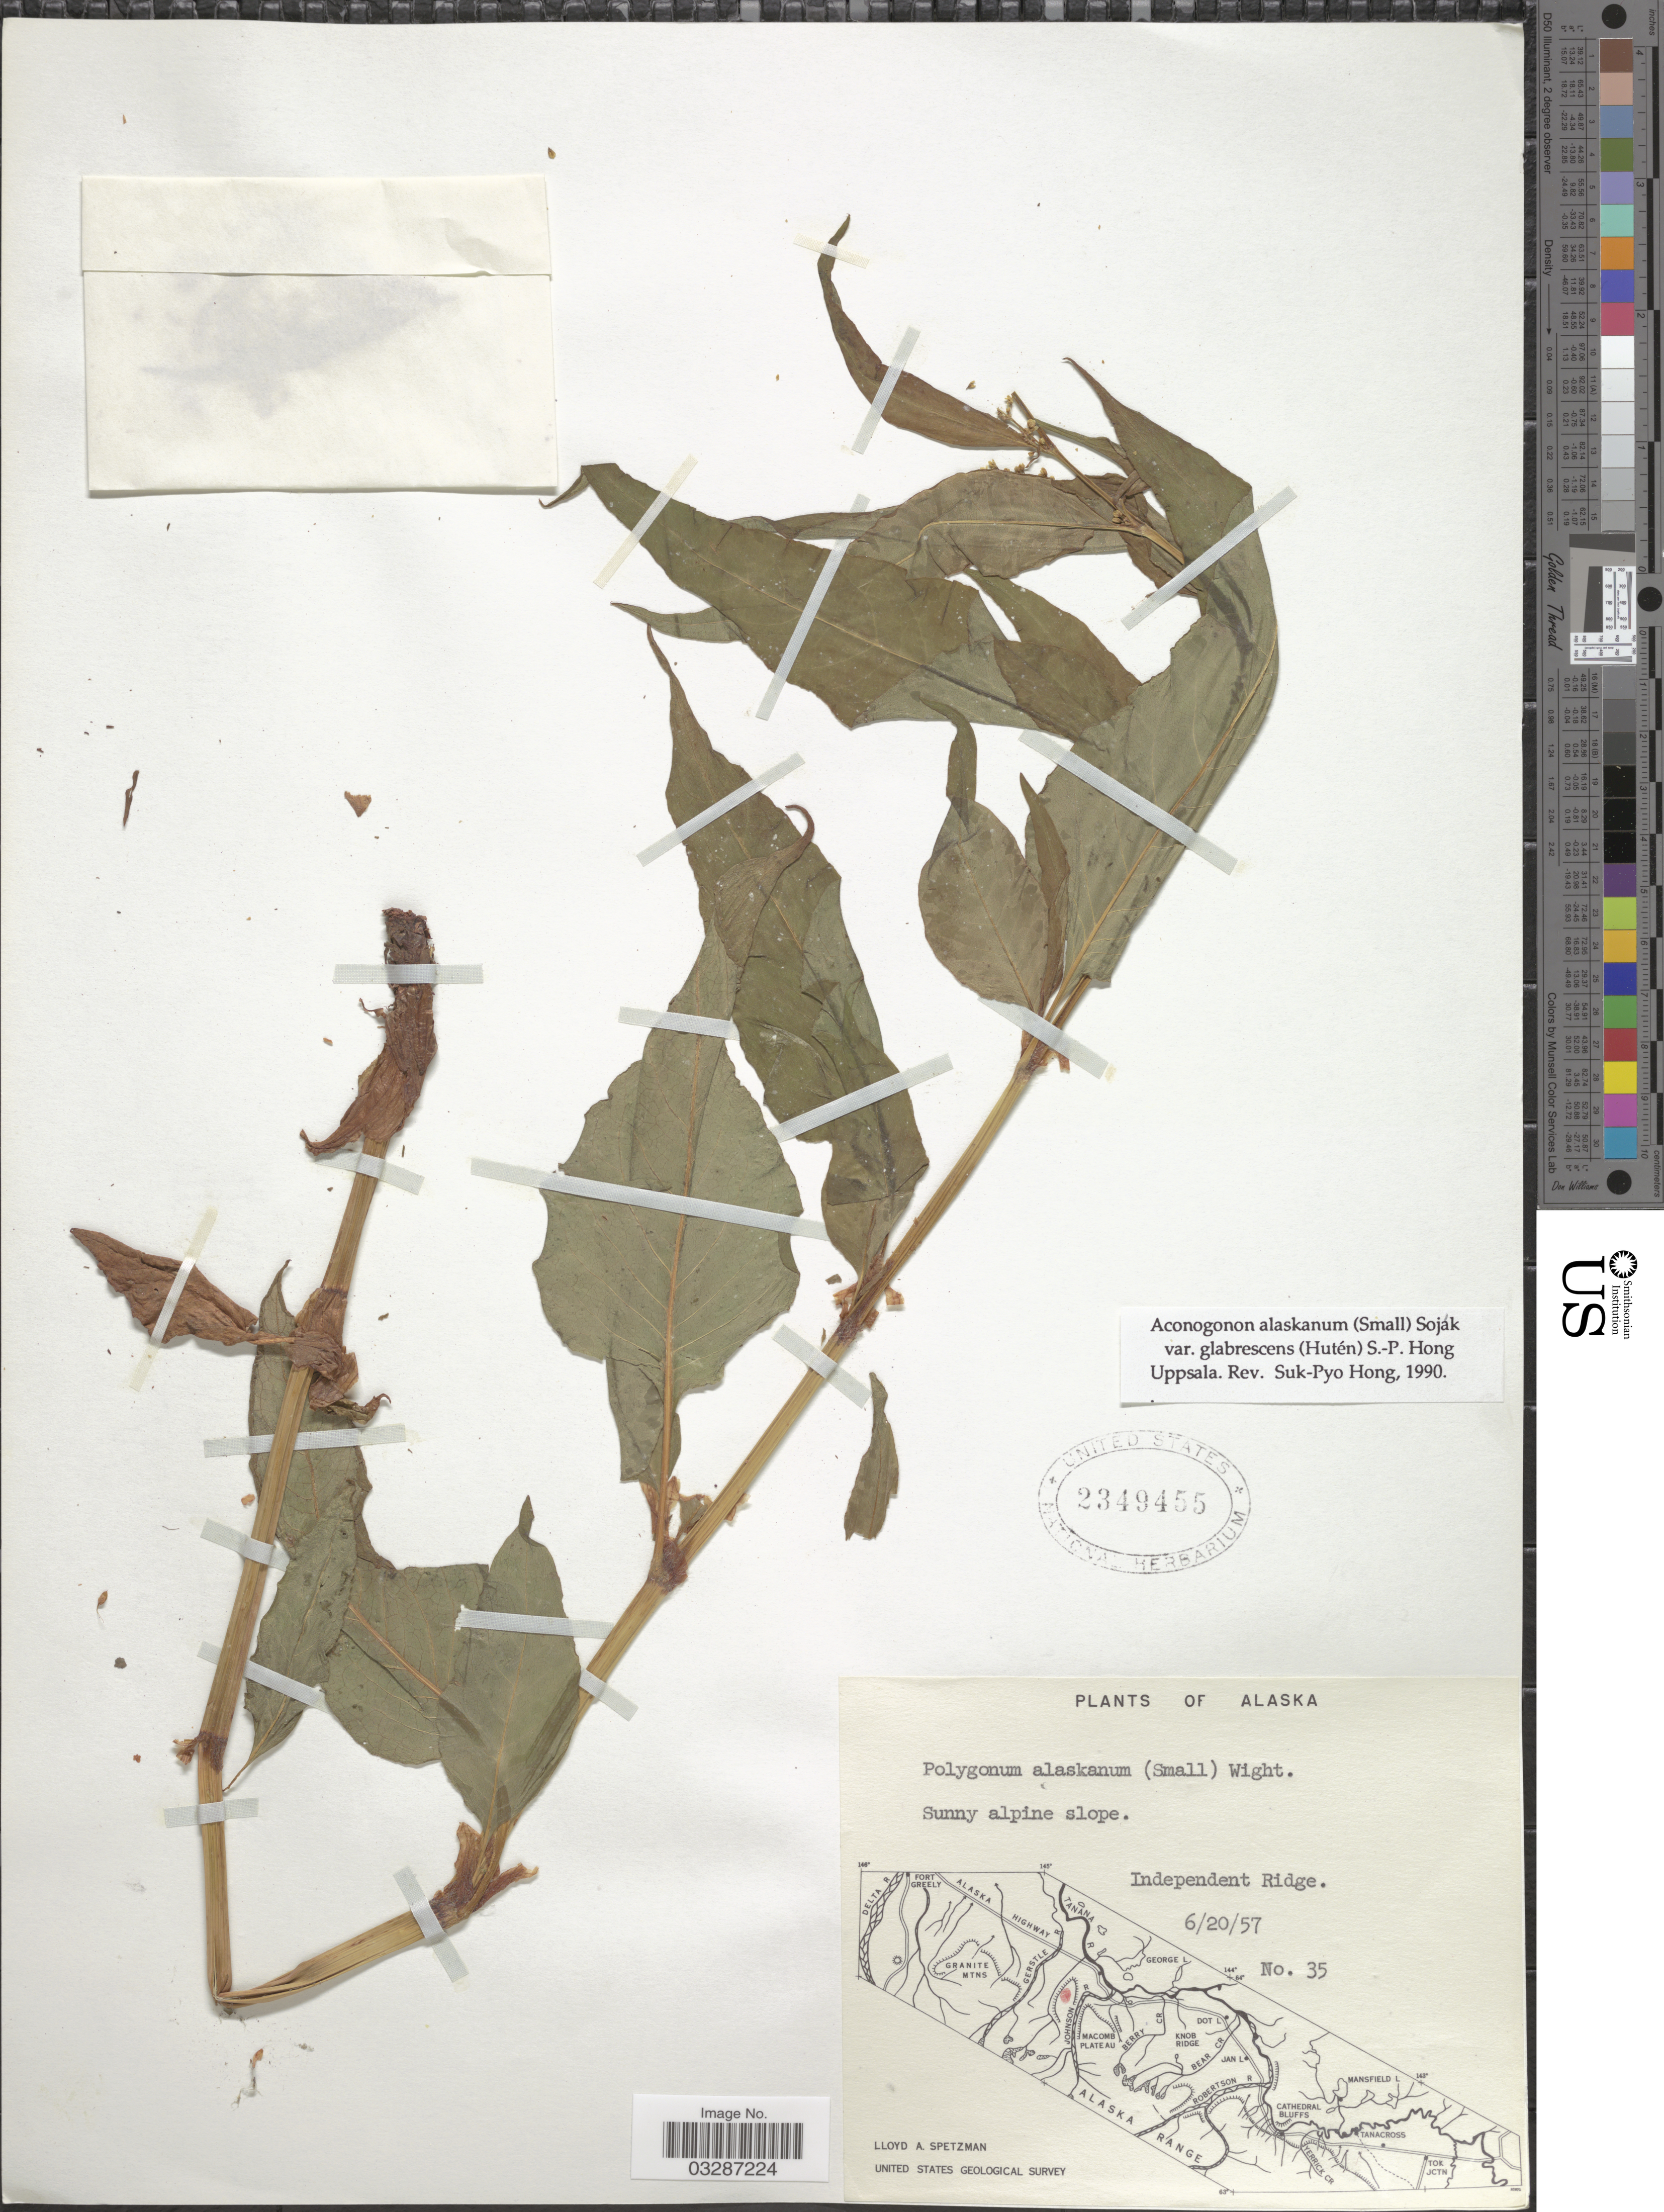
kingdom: Plantae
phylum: Tracheophyta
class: Magnoliopsida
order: Caryophyllales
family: Polygonaceae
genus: Koenigia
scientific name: Koenigia alaskana var. glabrescens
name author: (Hultén) T.M. Schust. & Reveal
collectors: L. Spetzman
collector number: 35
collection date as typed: Transcribed d/m/y: 20/6/57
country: United States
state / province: Alaska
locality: Sunny alpine slope. Independent Ridge.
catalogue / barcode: US 2349455